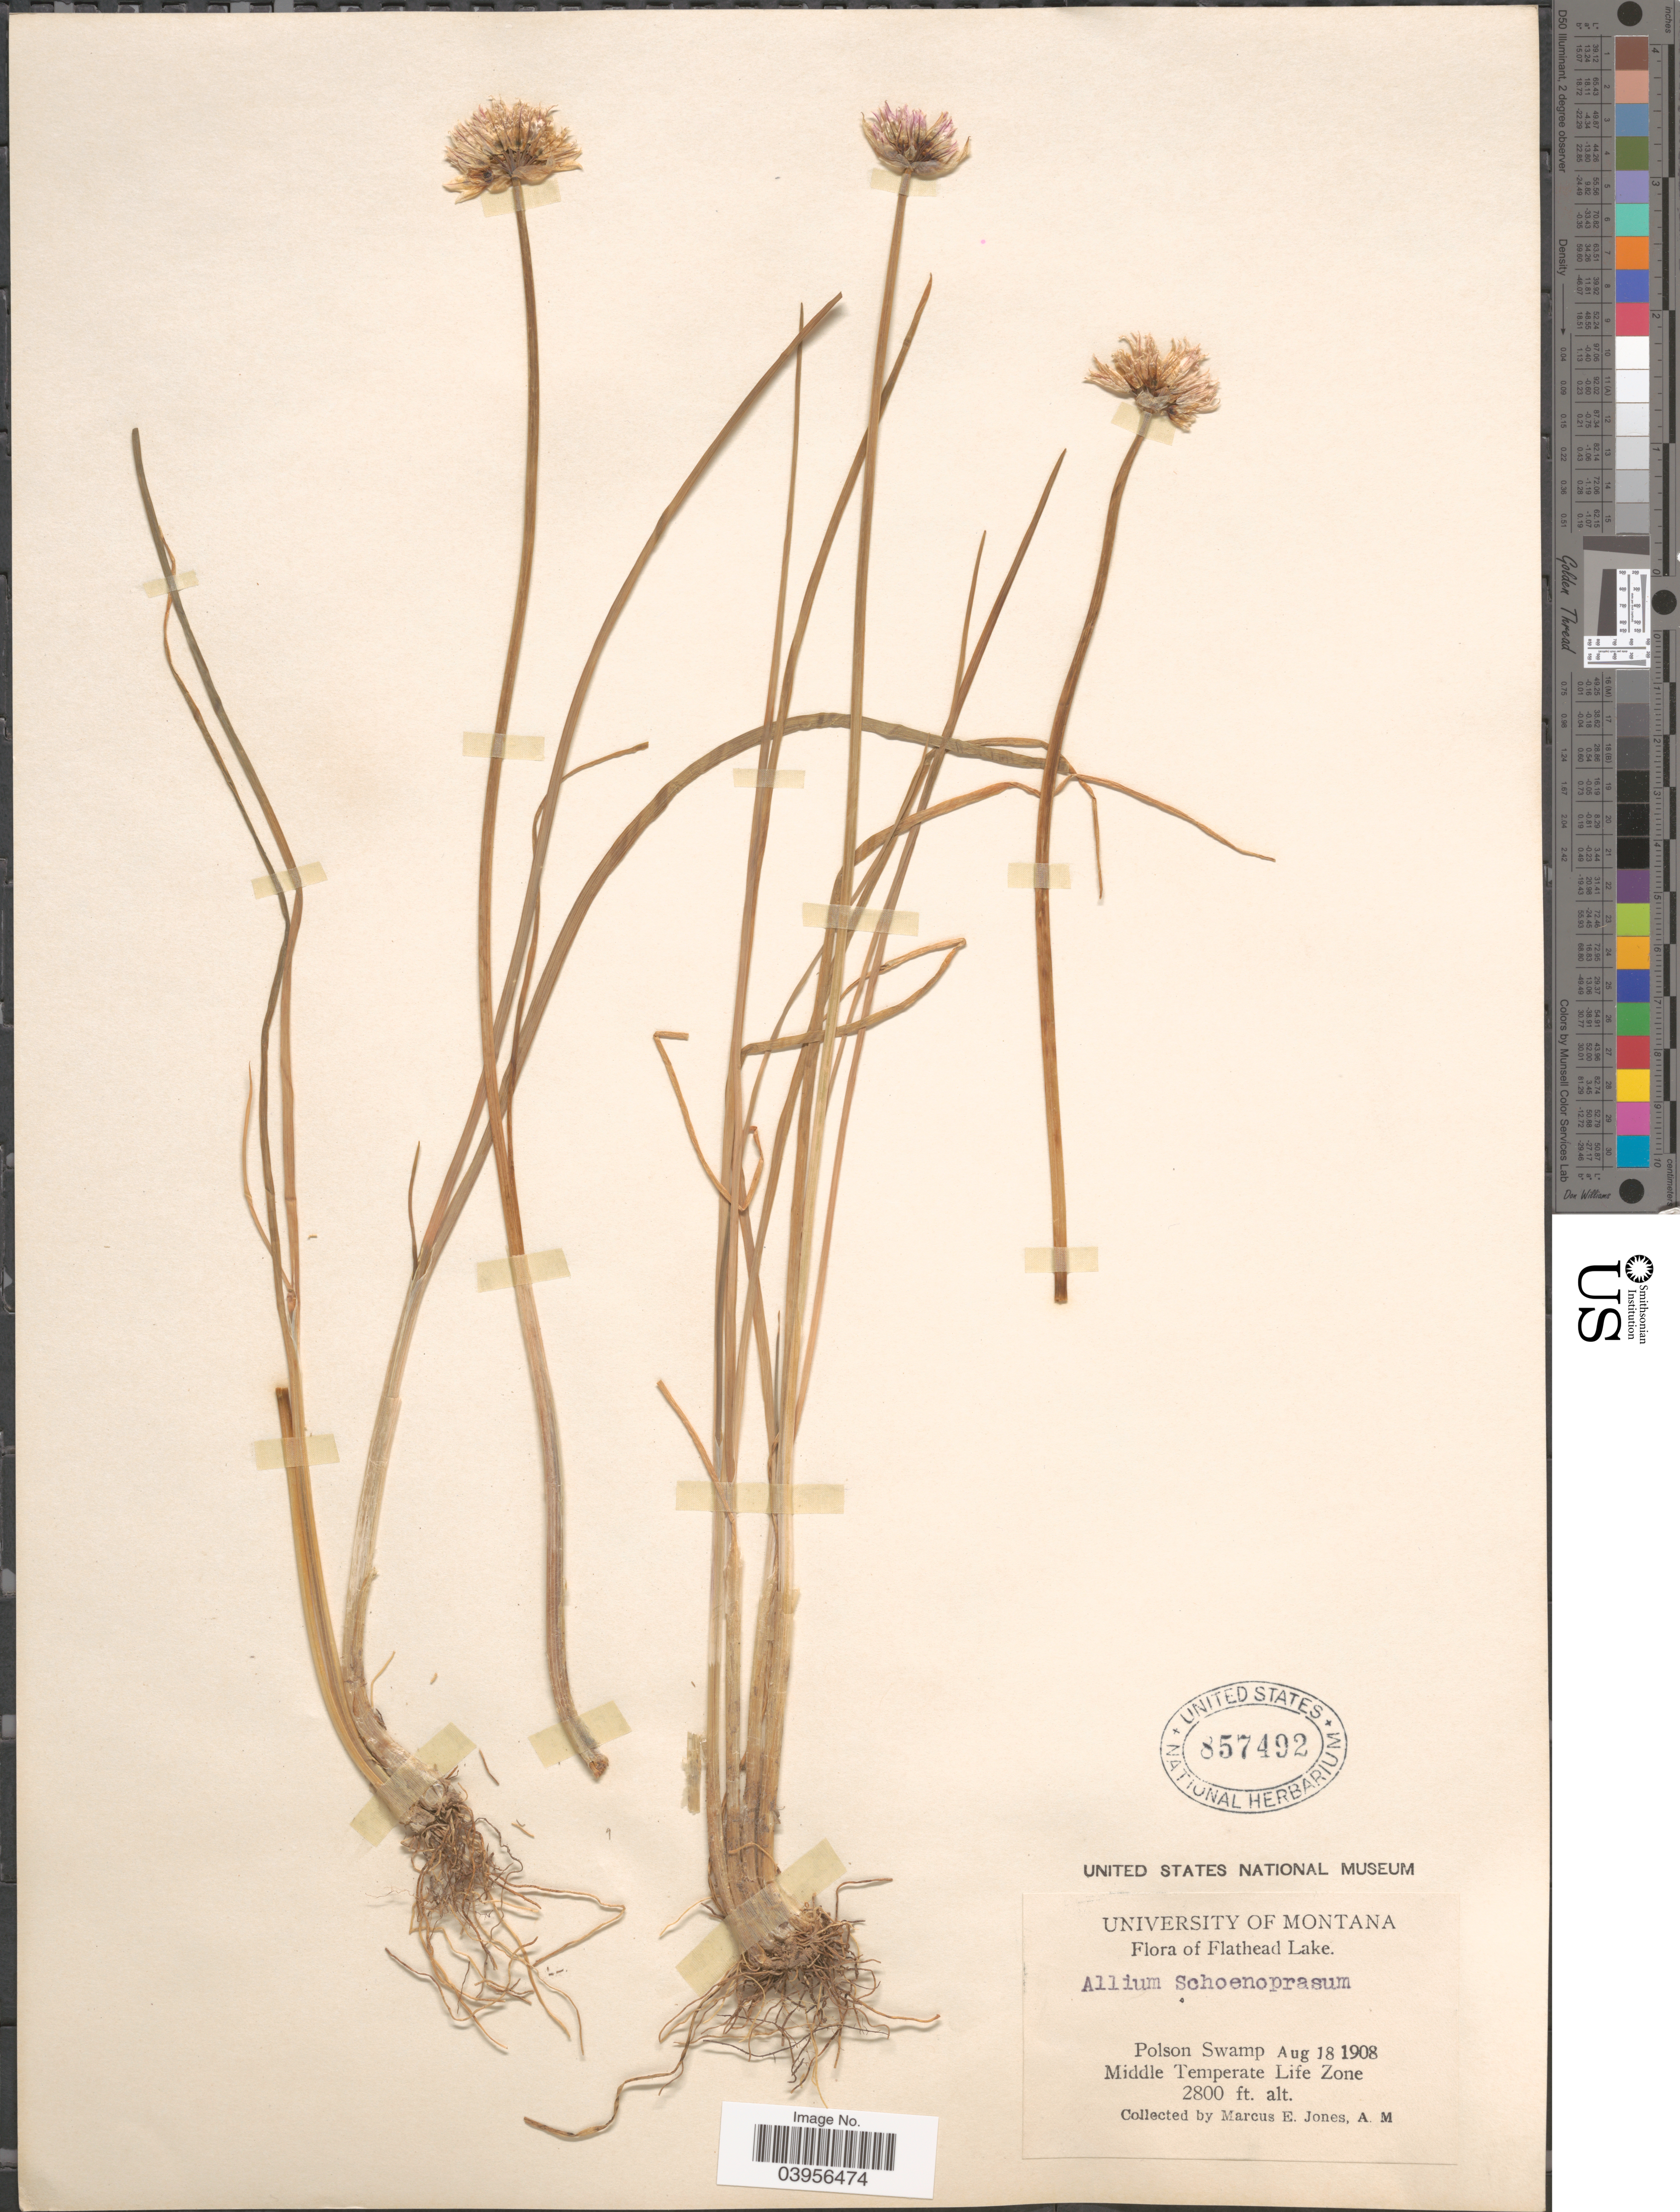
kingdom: Plantae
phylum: Tracheophyta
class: Liliopsida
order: Asparagales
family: Amaryllidaceae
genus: Allium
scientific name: Allium schoenoprasum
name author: L.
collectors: M. E. Jones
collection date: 1908-08-18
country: United States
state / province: Montana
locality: Flathead Lake. Polson Swamp. Middle Temperate Life Zone.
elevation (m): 853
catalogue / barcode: US 857492